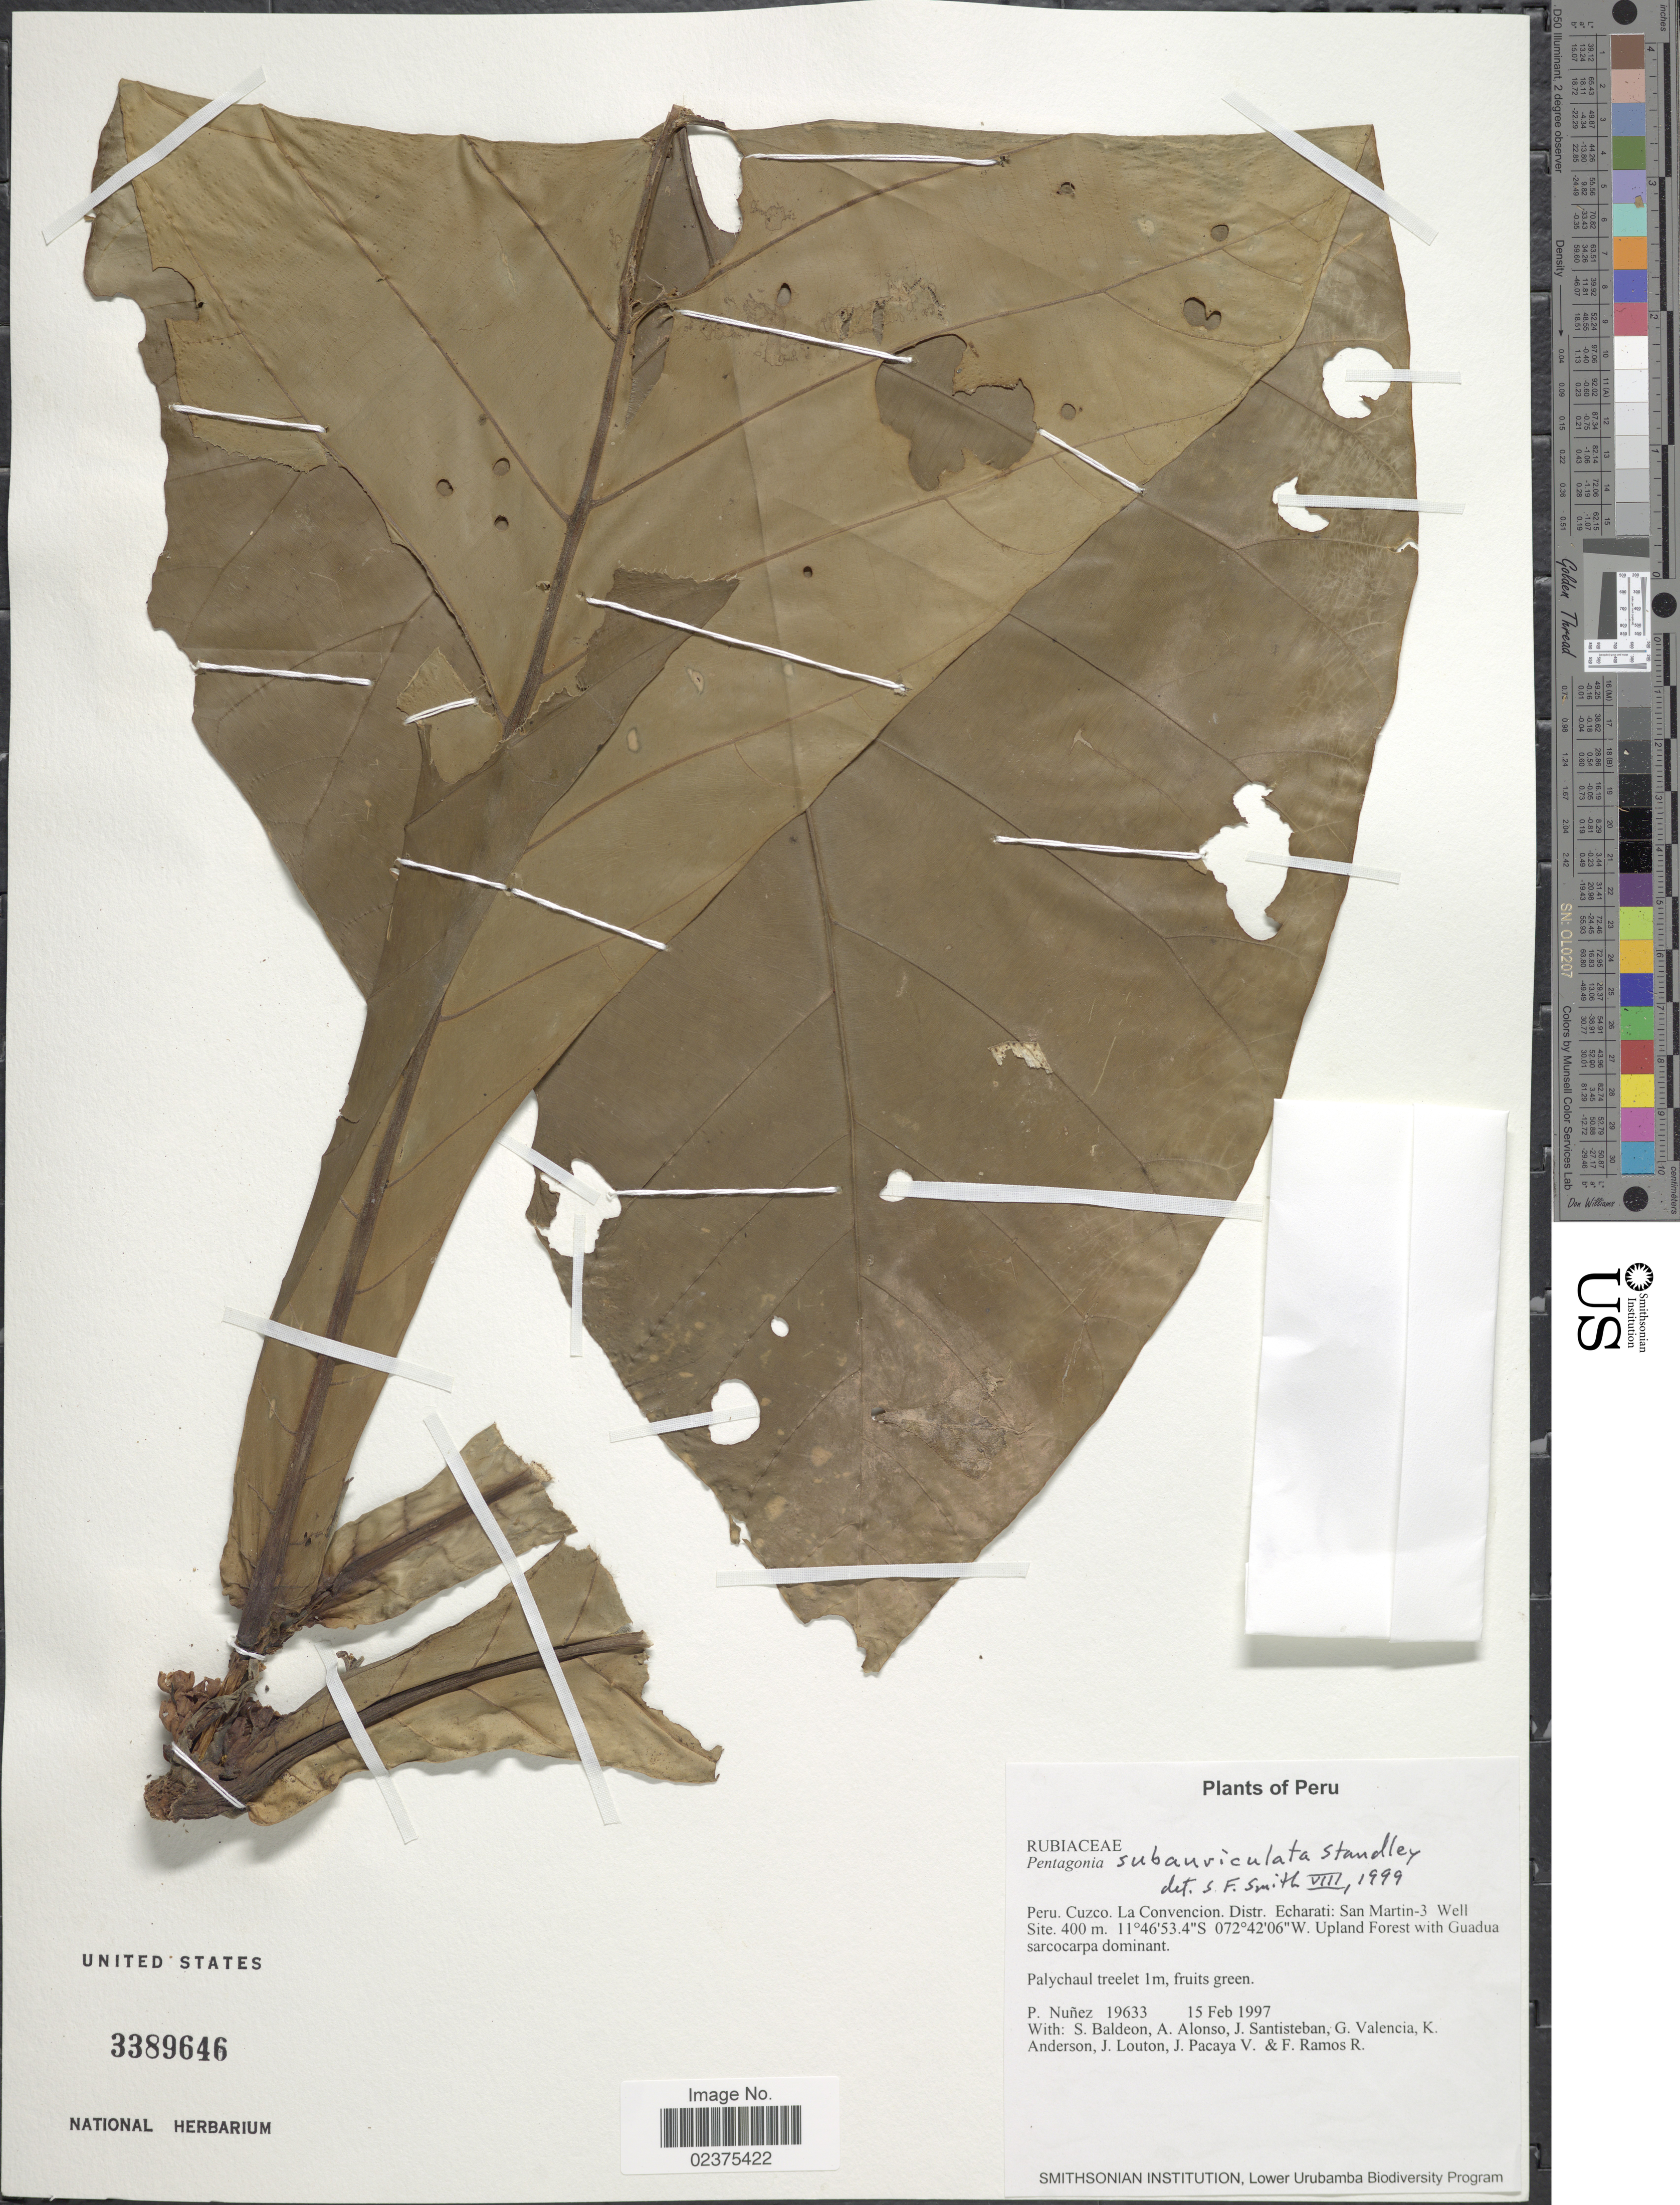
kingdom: Plantae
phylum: Tracheophyta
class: Magnoliopsida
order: Gentianales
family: Rubiaceae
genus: Pentagonia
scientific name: Pentagonia subauriculata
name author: Standl.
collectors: P. Nuñez V., S. Baldeon, A. Alonso, J. Santisteban & et al.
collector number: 19633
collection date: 1997-02-15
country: Peru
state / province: Cusco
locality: Peru, Cuzco, La Convencion, Distr. Echarati, San Martin-3 Well Site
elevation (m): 400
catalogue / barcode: US 3389646